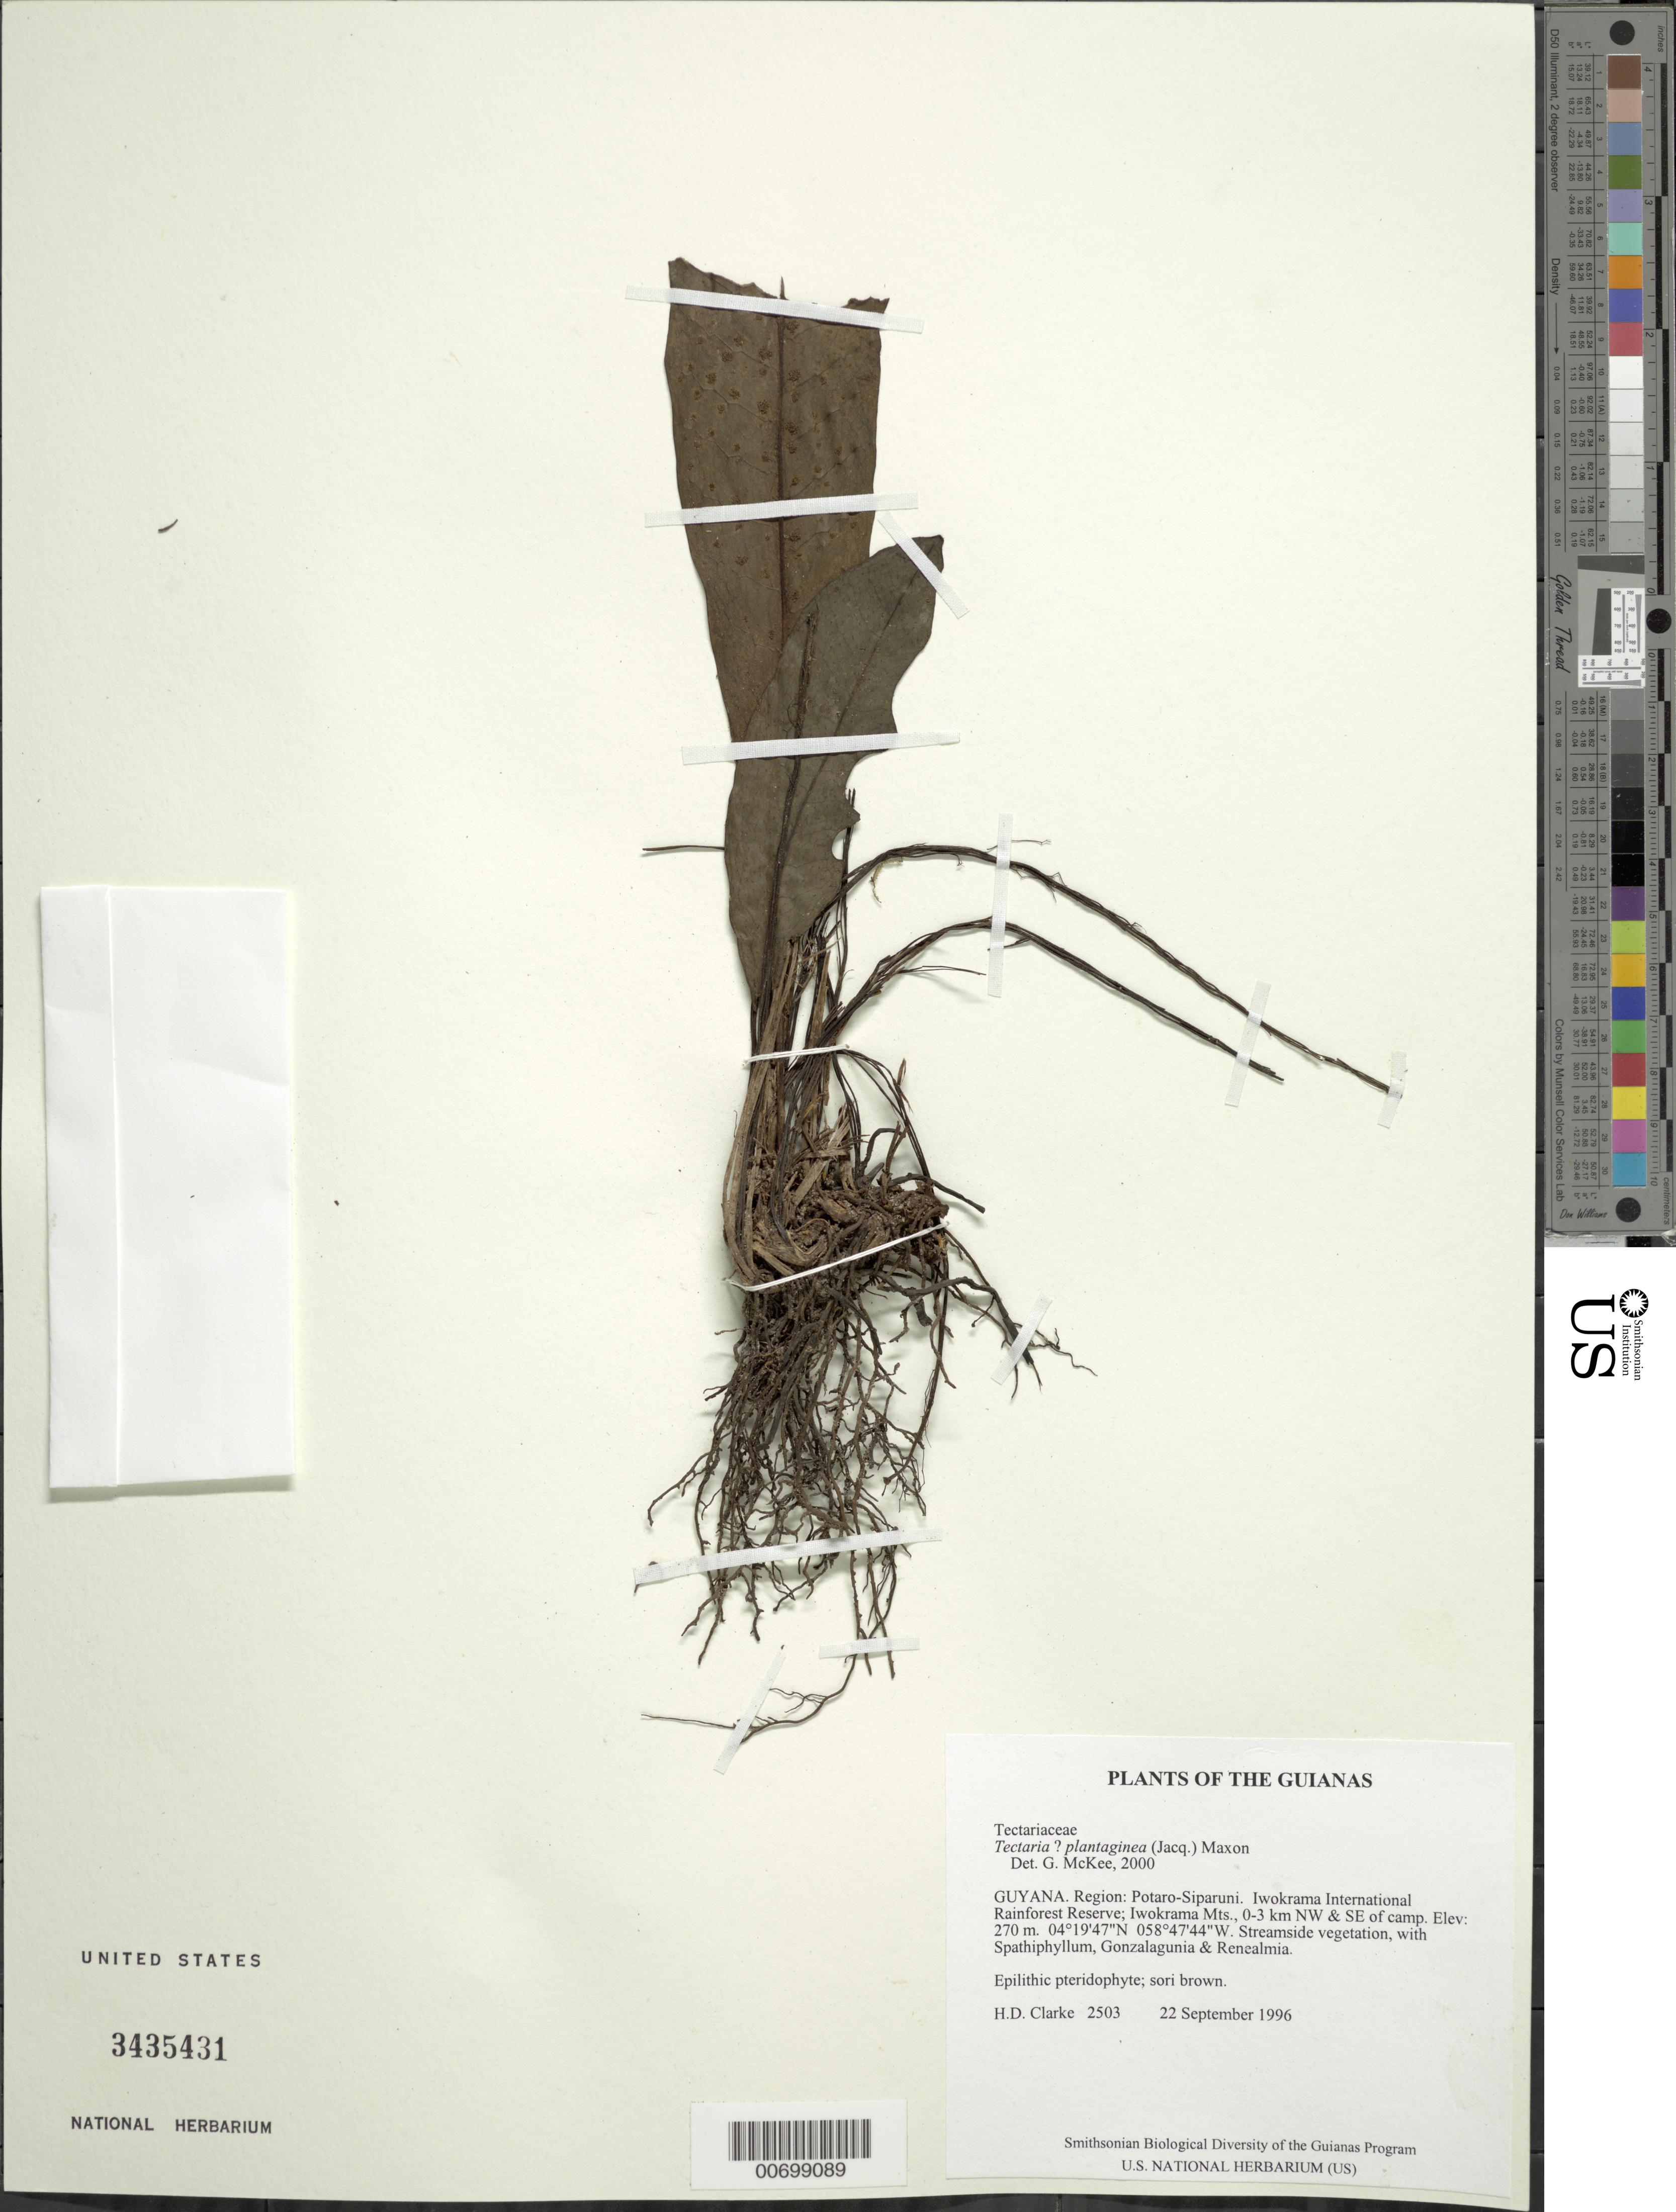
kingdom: Plantae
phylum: Tracheophyta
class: Polypodiopsida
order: Polypodiales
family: Tectariaceae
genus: Tectaria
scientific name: Tectaria plantaginea var. macrocarpa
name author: (Fée) C.V. Morton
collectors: H. D. Clarke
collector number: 2503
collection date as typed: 22 September 1996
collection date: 1996-09-22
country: Guyana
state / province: Potaro-Siparuni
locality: Iwokrama International Rainforest Reserve; Iwokrama Mts., 0-3 km NW & SE of camp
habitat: Streamside vegetation, with Spathiphyllum, Gonzalagunia & Renealmia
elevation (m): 270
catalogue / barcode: US 3435431